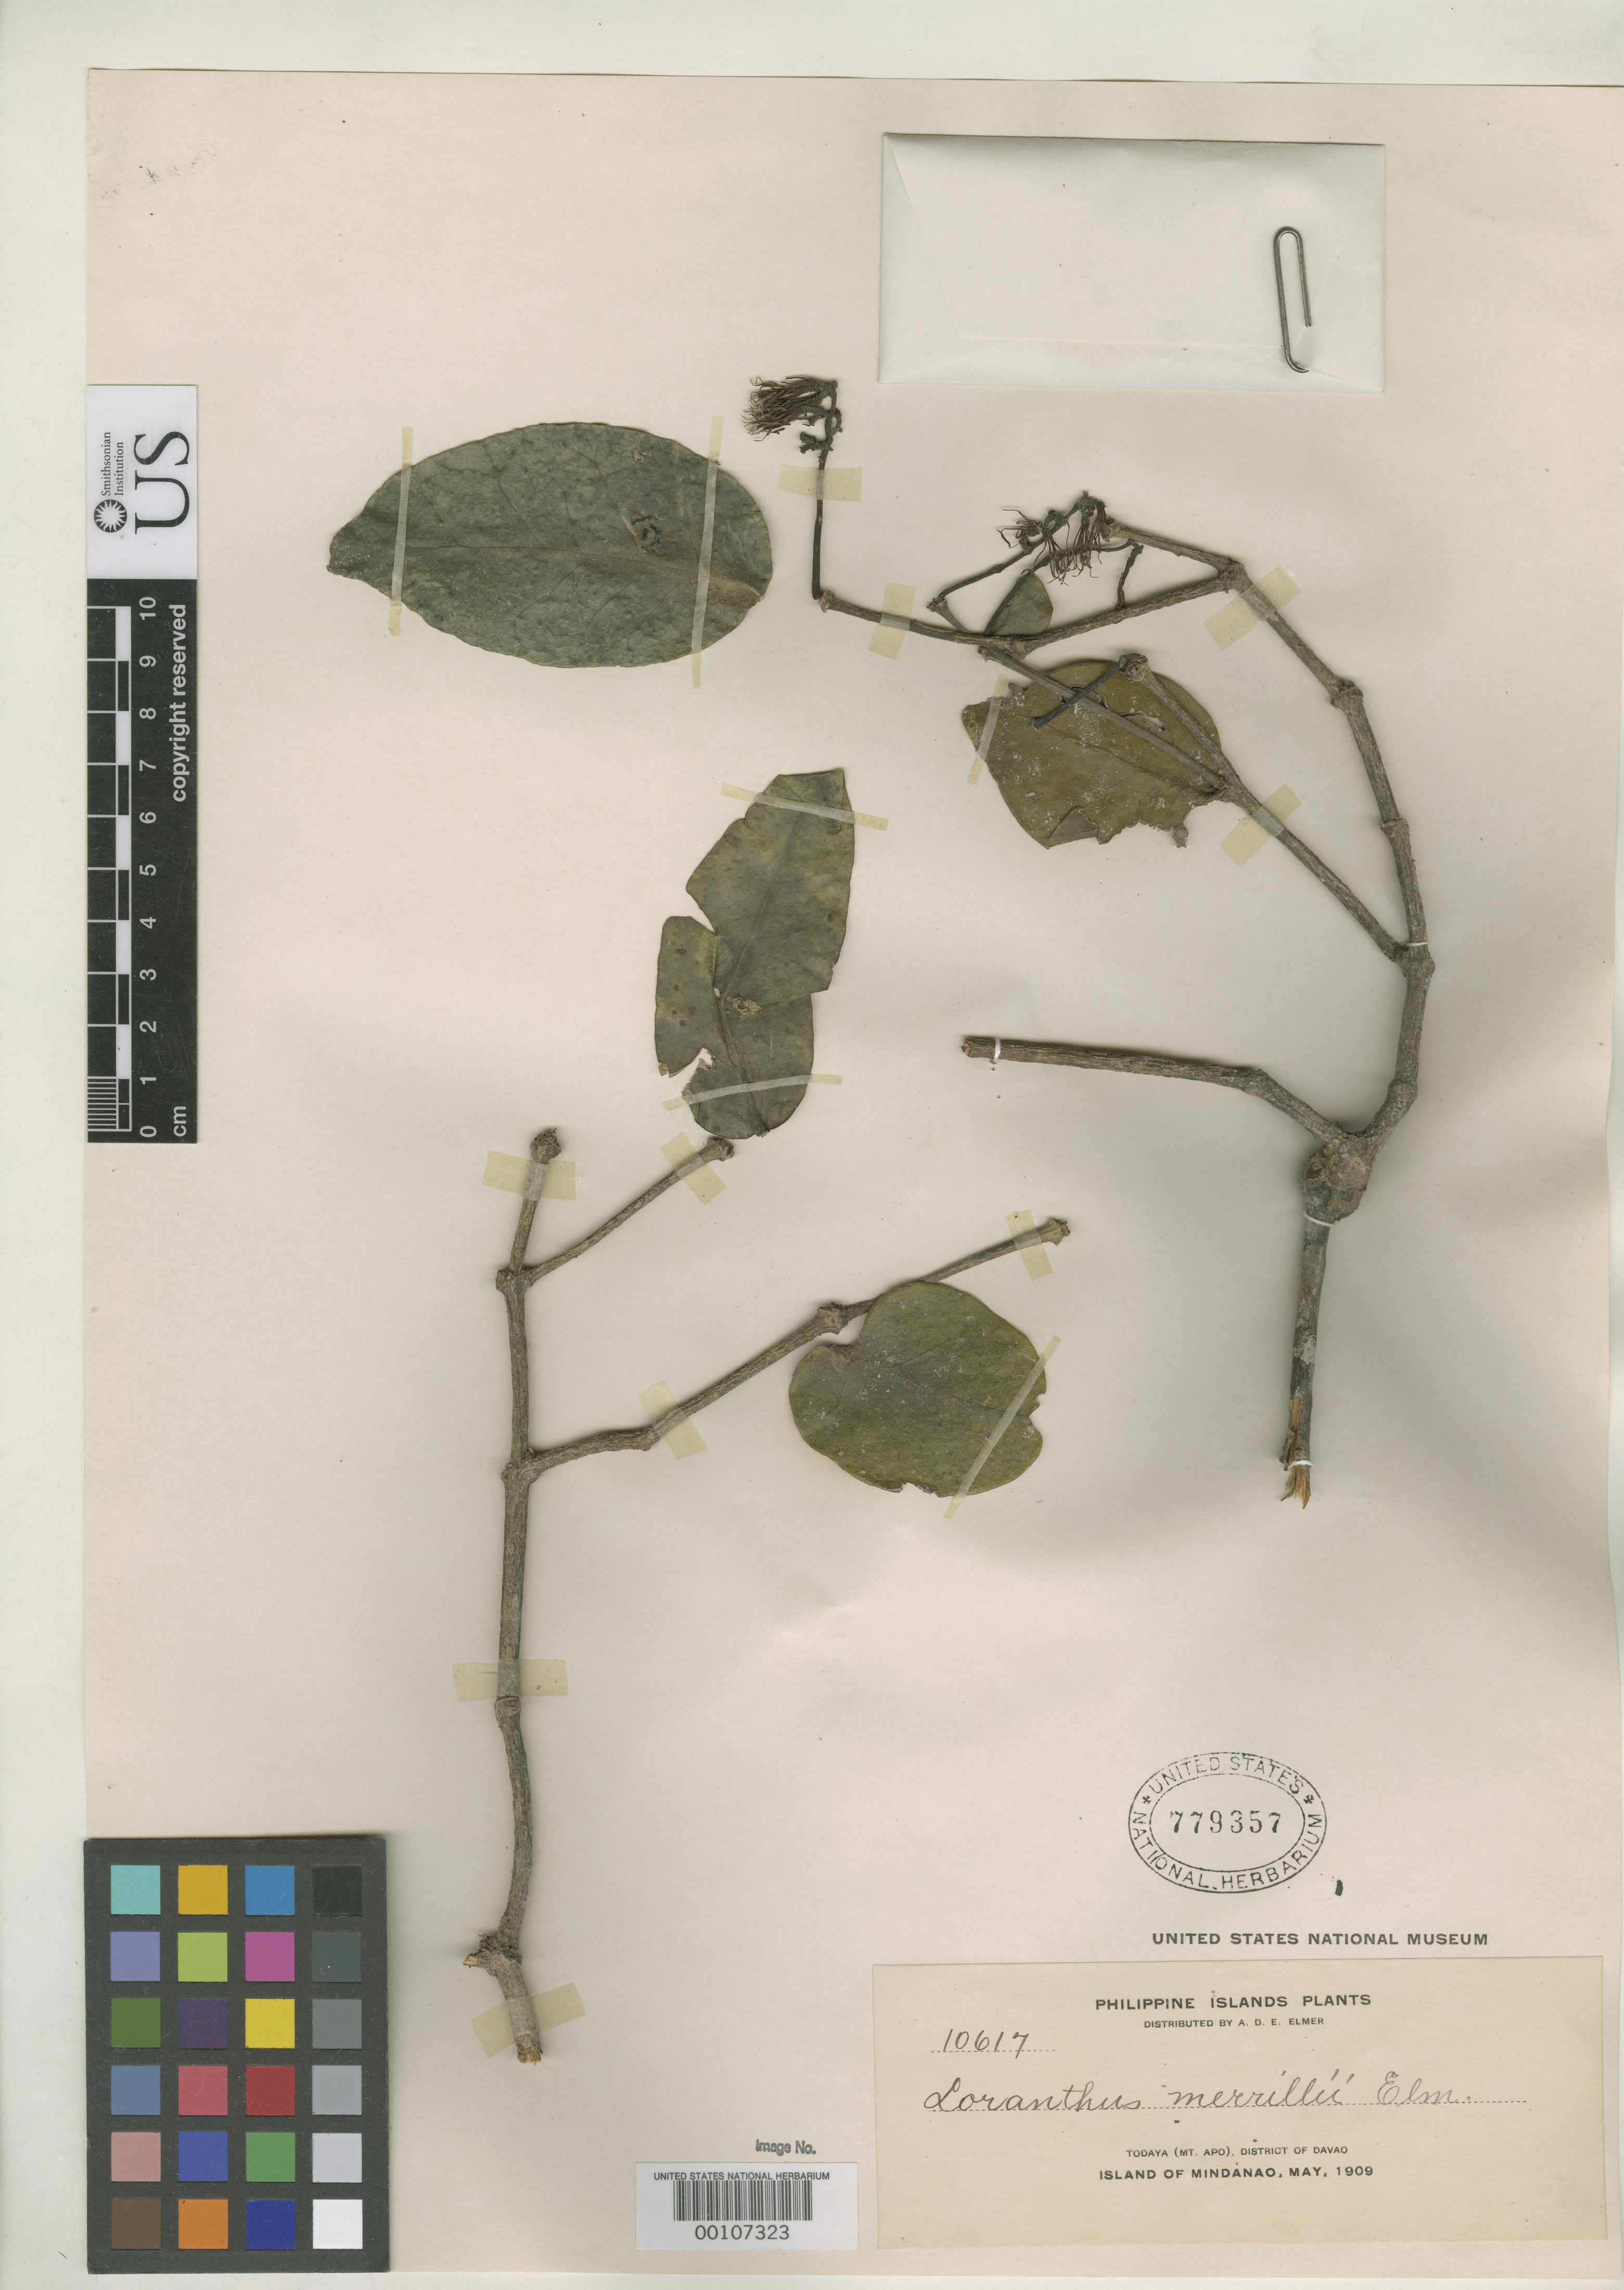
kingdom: Plantae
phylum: Tracheophyta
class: Magnoliopsida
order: Santalales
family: Loranthaceae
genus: Loranthus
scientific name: Loranthus merrillii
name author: Elmer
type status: Isotype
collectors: A. D. E. Elmer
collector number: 10617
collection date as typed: May 1909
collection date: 1909-05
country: Philippines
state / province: Davao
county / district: Davao del Sur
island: Mindanao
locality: Todaya, Mt. Apo.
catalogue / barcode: US 779357